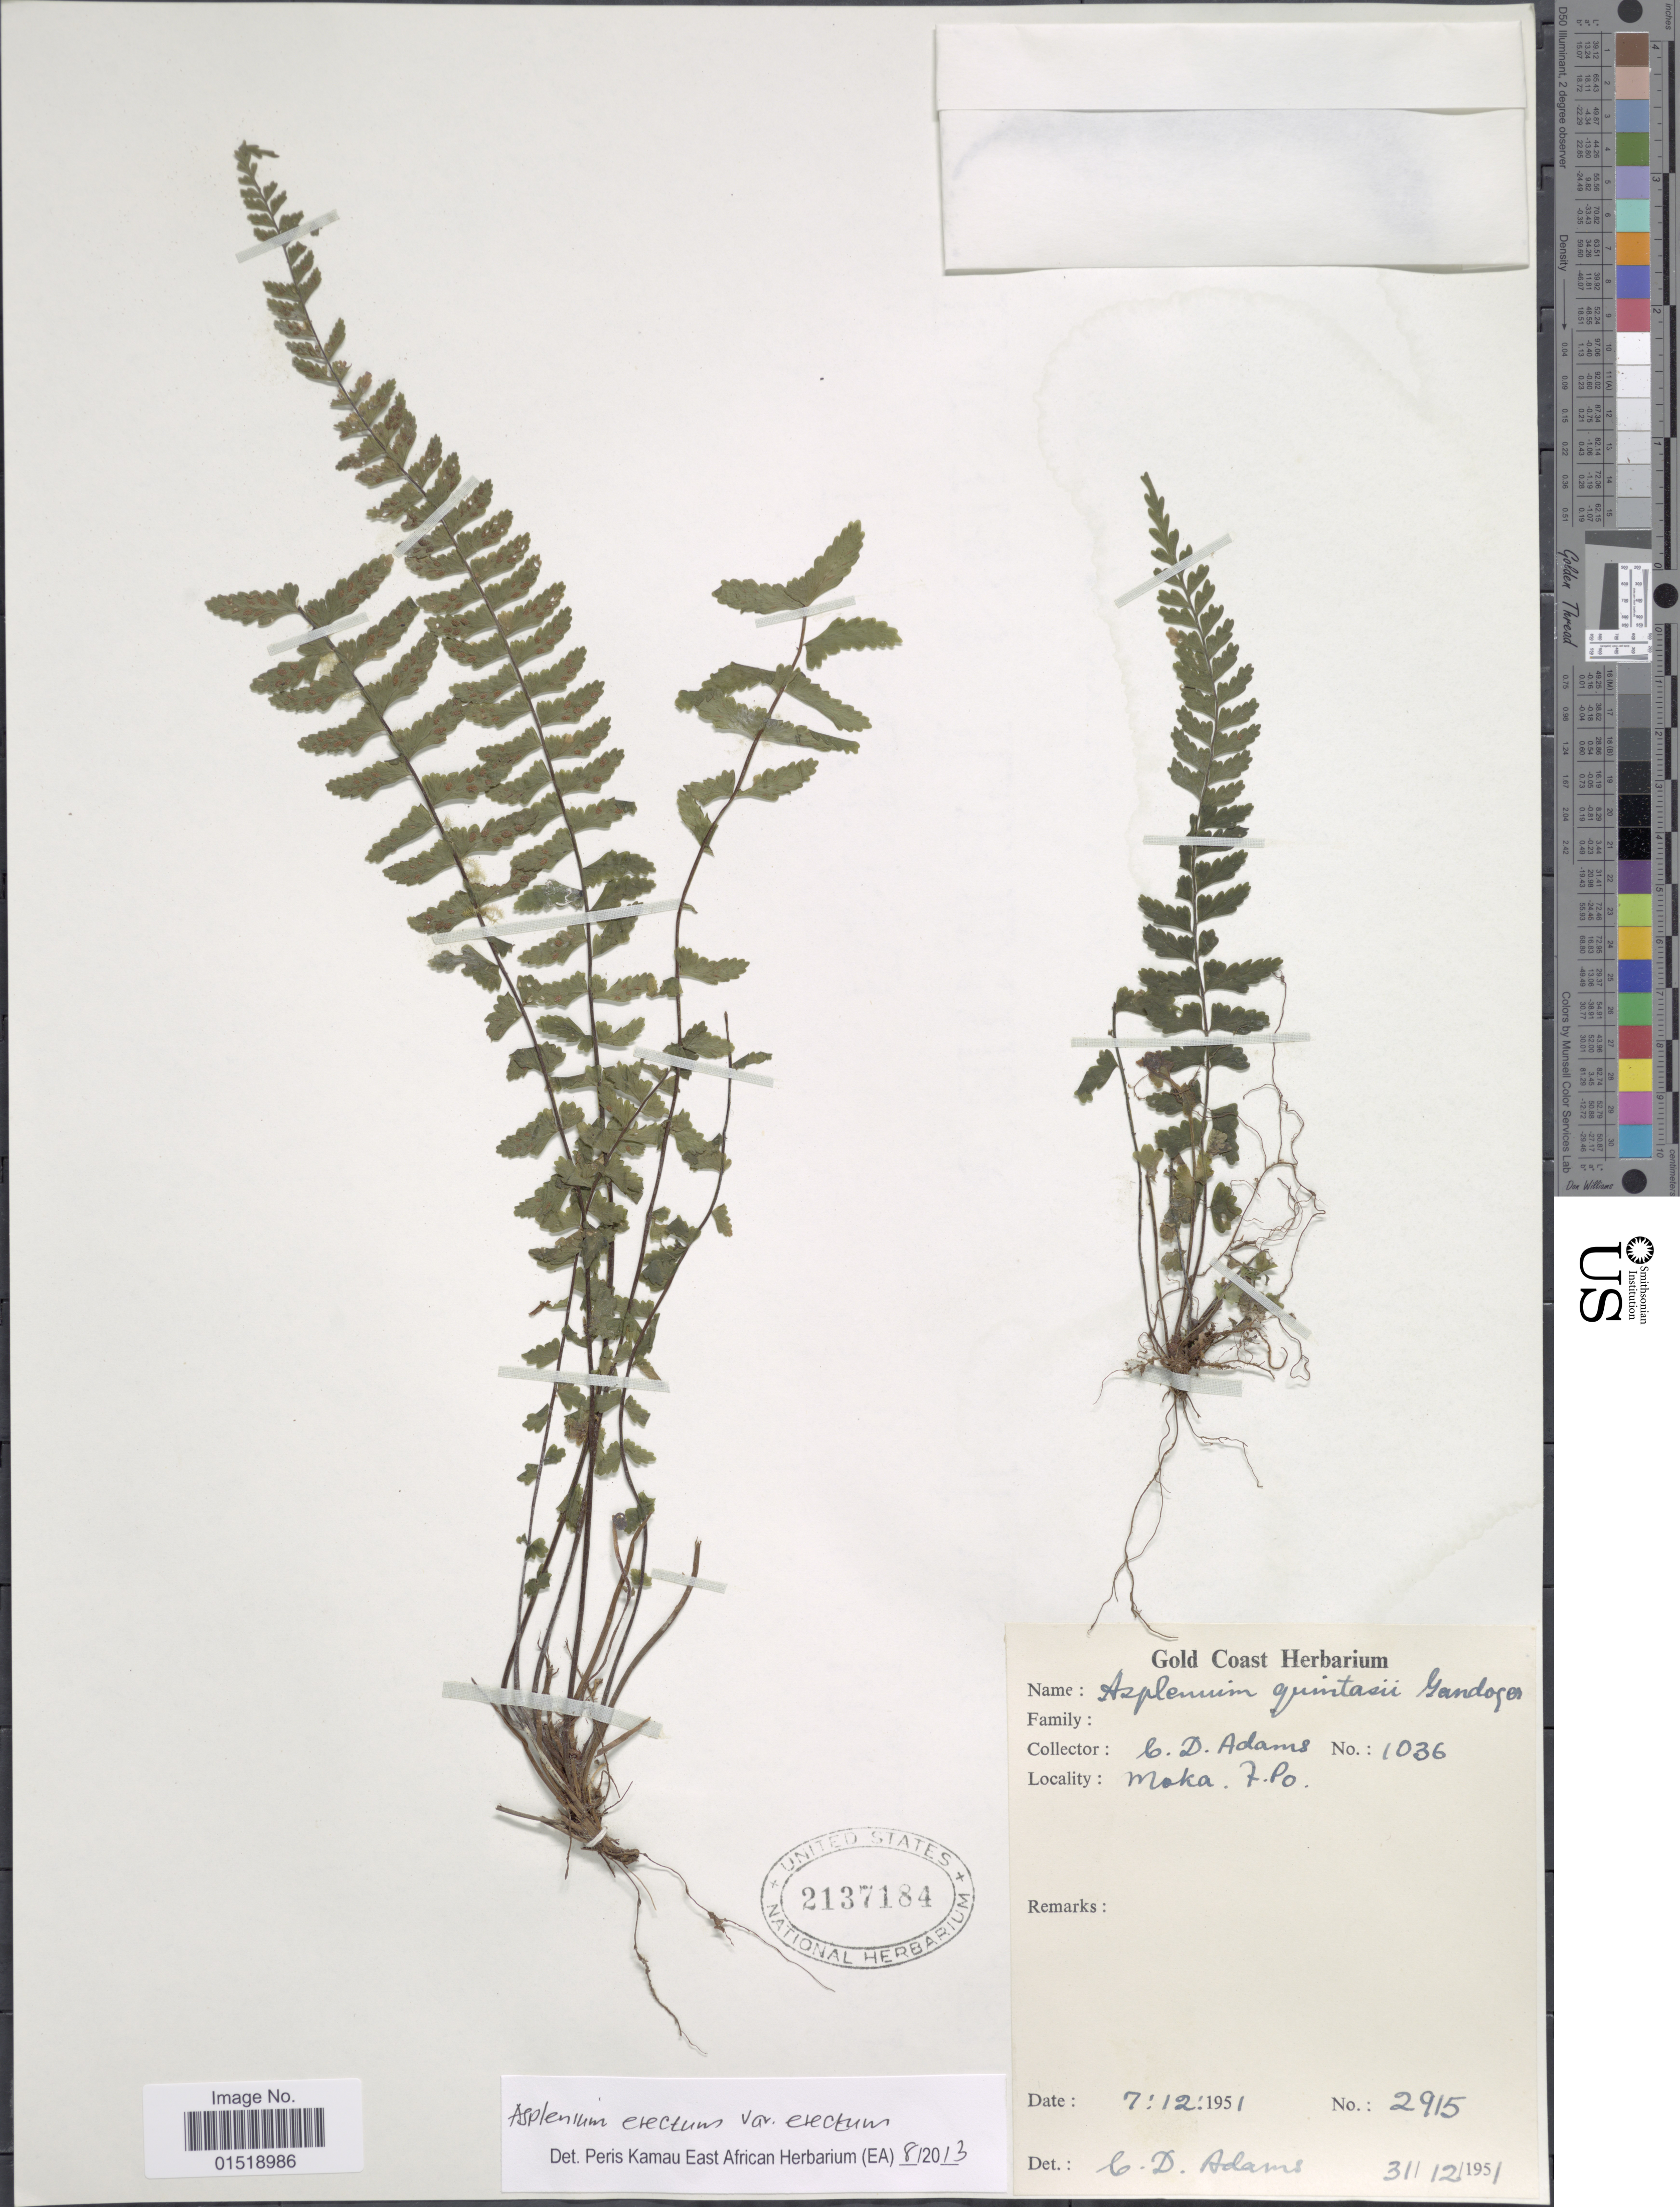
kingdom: Plantae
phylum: Tracheophyta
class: Polypodiopsida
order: Polypodiales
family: Aspleniaceae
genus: Asplenium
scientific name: Asplenium erectum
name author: Bory ex Willd.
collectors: C. D. Adams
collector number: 1036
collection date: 1951-12-07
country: Ghana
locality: Moka, 7. Po.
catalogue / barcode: US 2137184